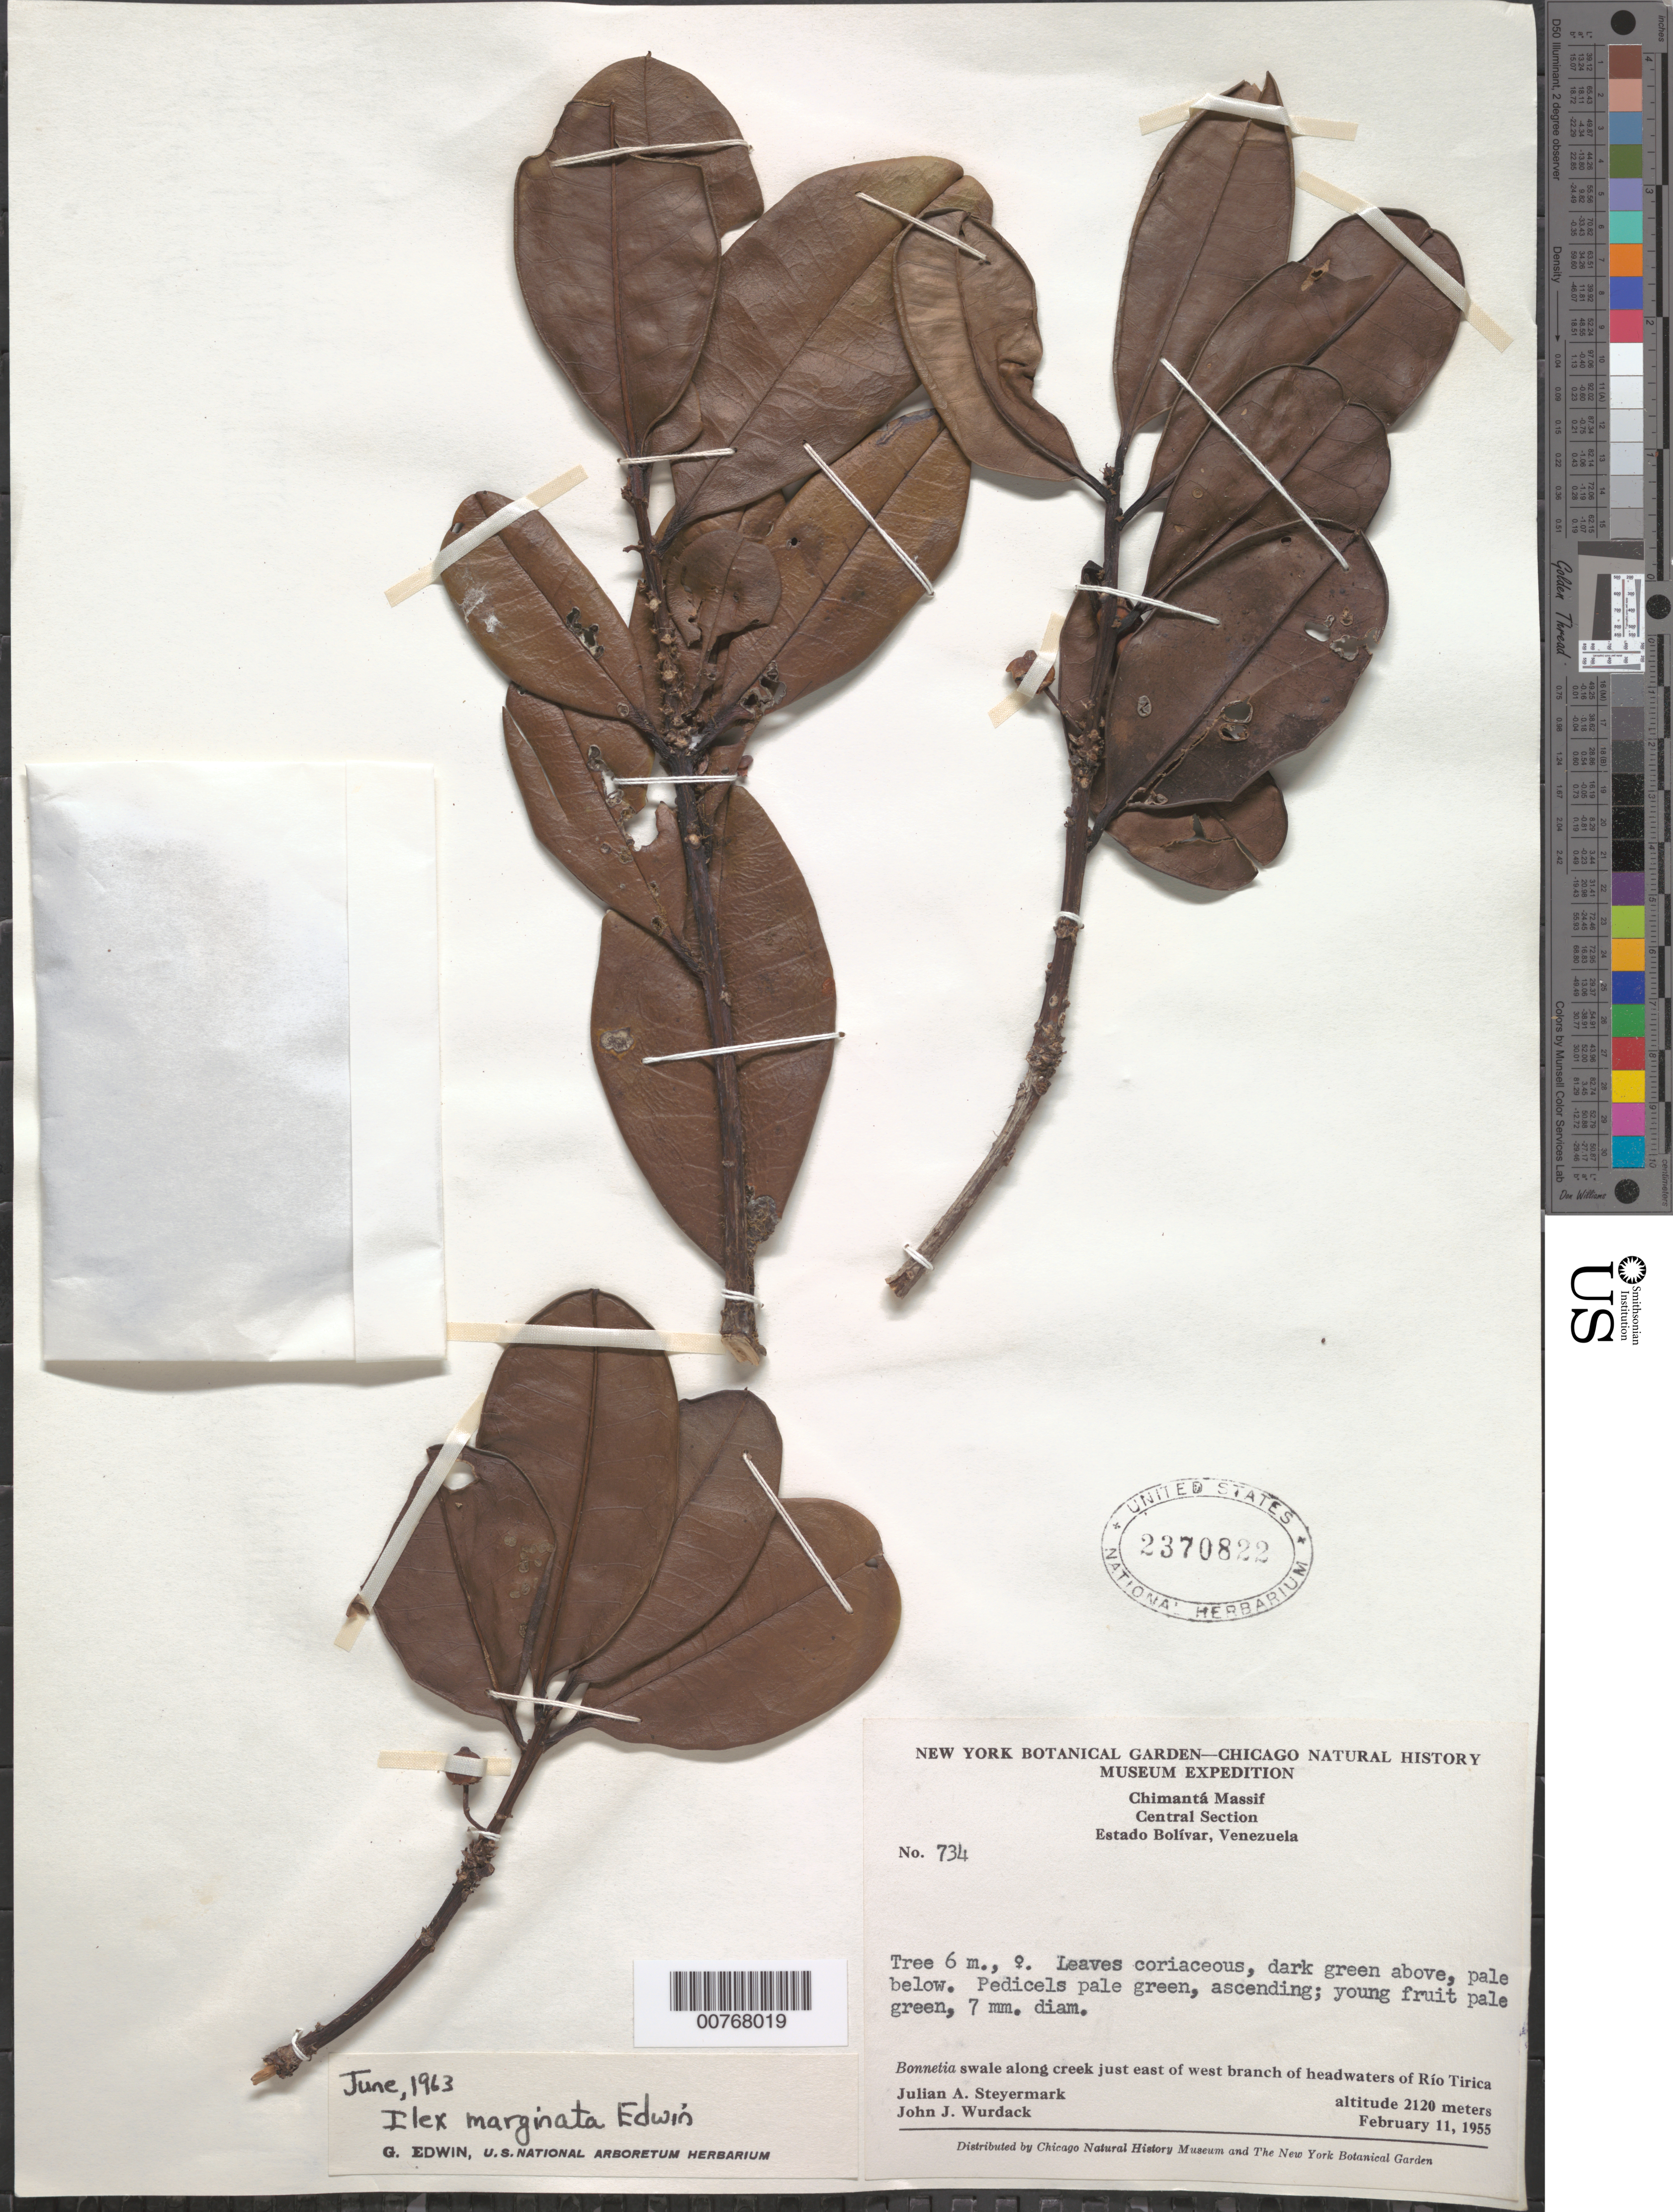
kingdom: Plantae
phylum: Tracheophyta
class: Magnoliopsida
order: Aquifoliales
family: Aquifoliaceae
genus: Ilex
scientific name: Ilex marginata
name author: Edwin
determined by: Edwin, G.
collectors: J. Steyermark & J. J. Wurdack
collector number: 55 734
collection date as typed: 11-Feb-55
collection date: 1955-02-11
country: Venezuela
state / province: Bolívar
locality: Chimantá Massif, central section; just east of west branch of headwaters of Río Tirica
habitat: Bonnetia swale along creek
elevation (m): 2120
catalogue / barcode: US 2370822